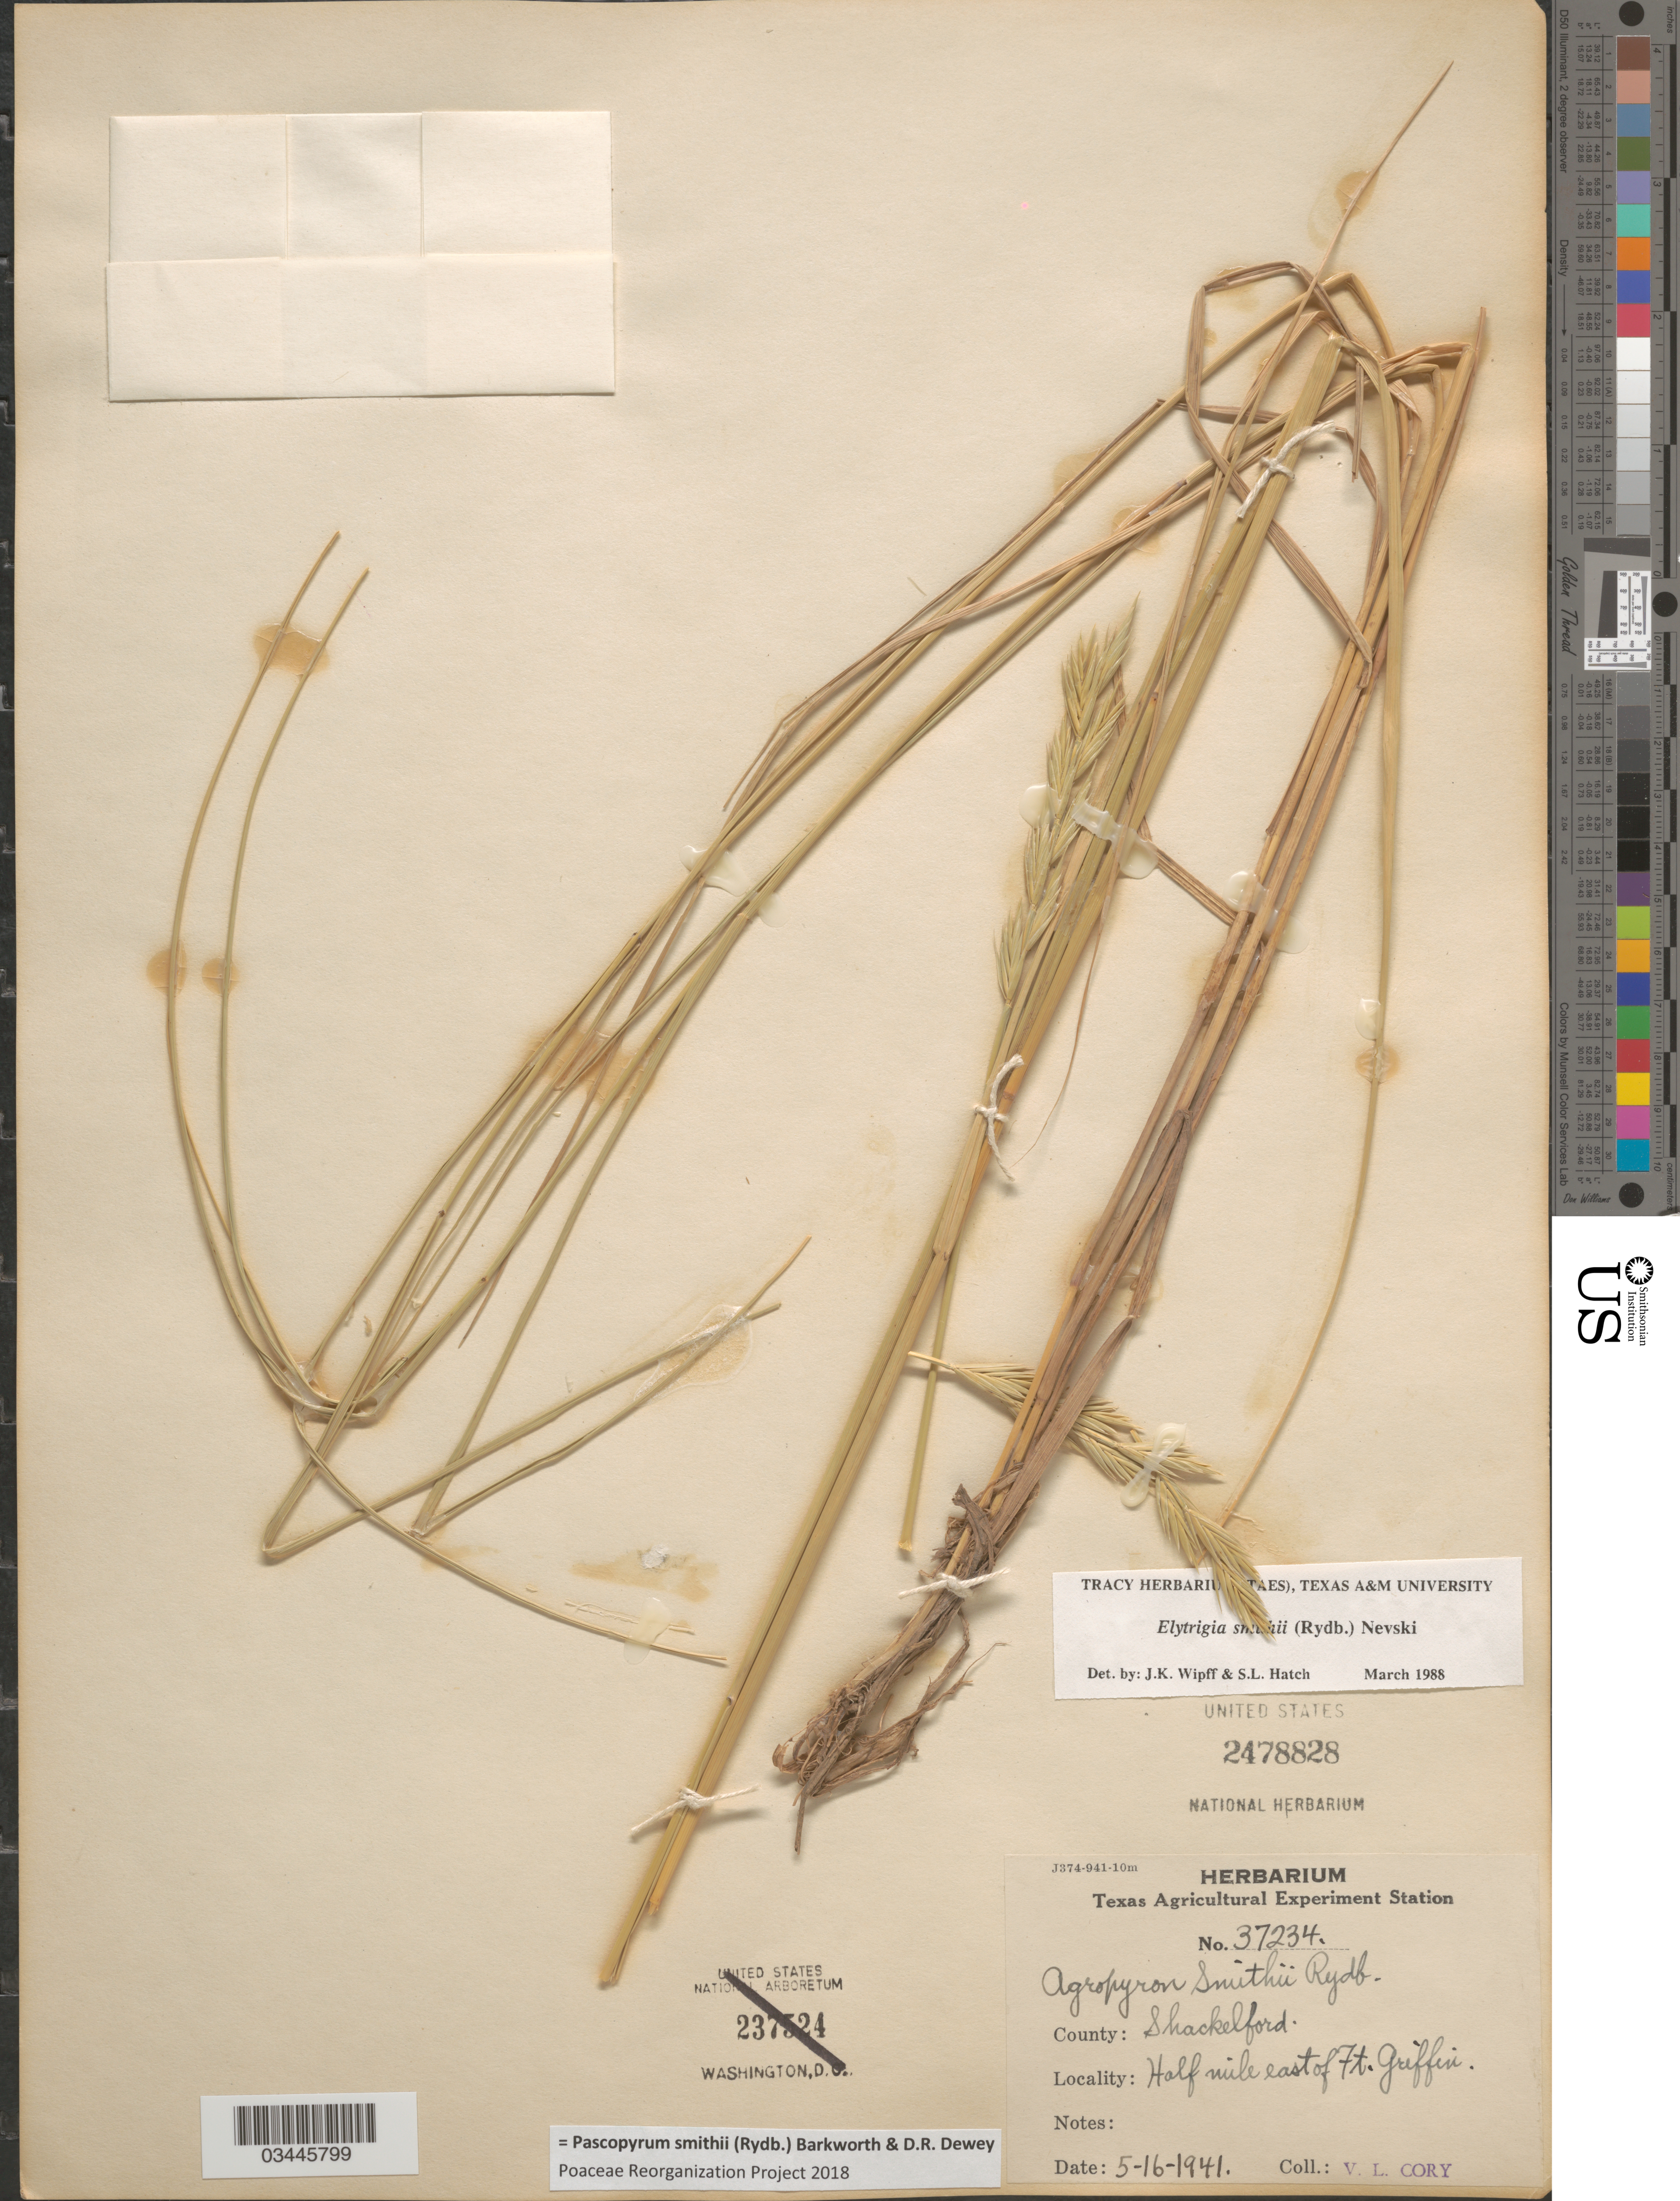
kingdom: Plantae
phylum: Tracheophyta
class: Liliopsida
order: Poales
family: Poaceae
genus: Pascopyrum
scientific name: Pascopyrum smithii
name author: (Rydb.) Barkworth & Dewey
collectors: V. Cory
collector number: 37234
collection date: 1941-05-16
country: United States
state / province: Texas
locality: County Shackelford. Half mile east of Ft. Griffin.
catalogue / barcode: US 2478828